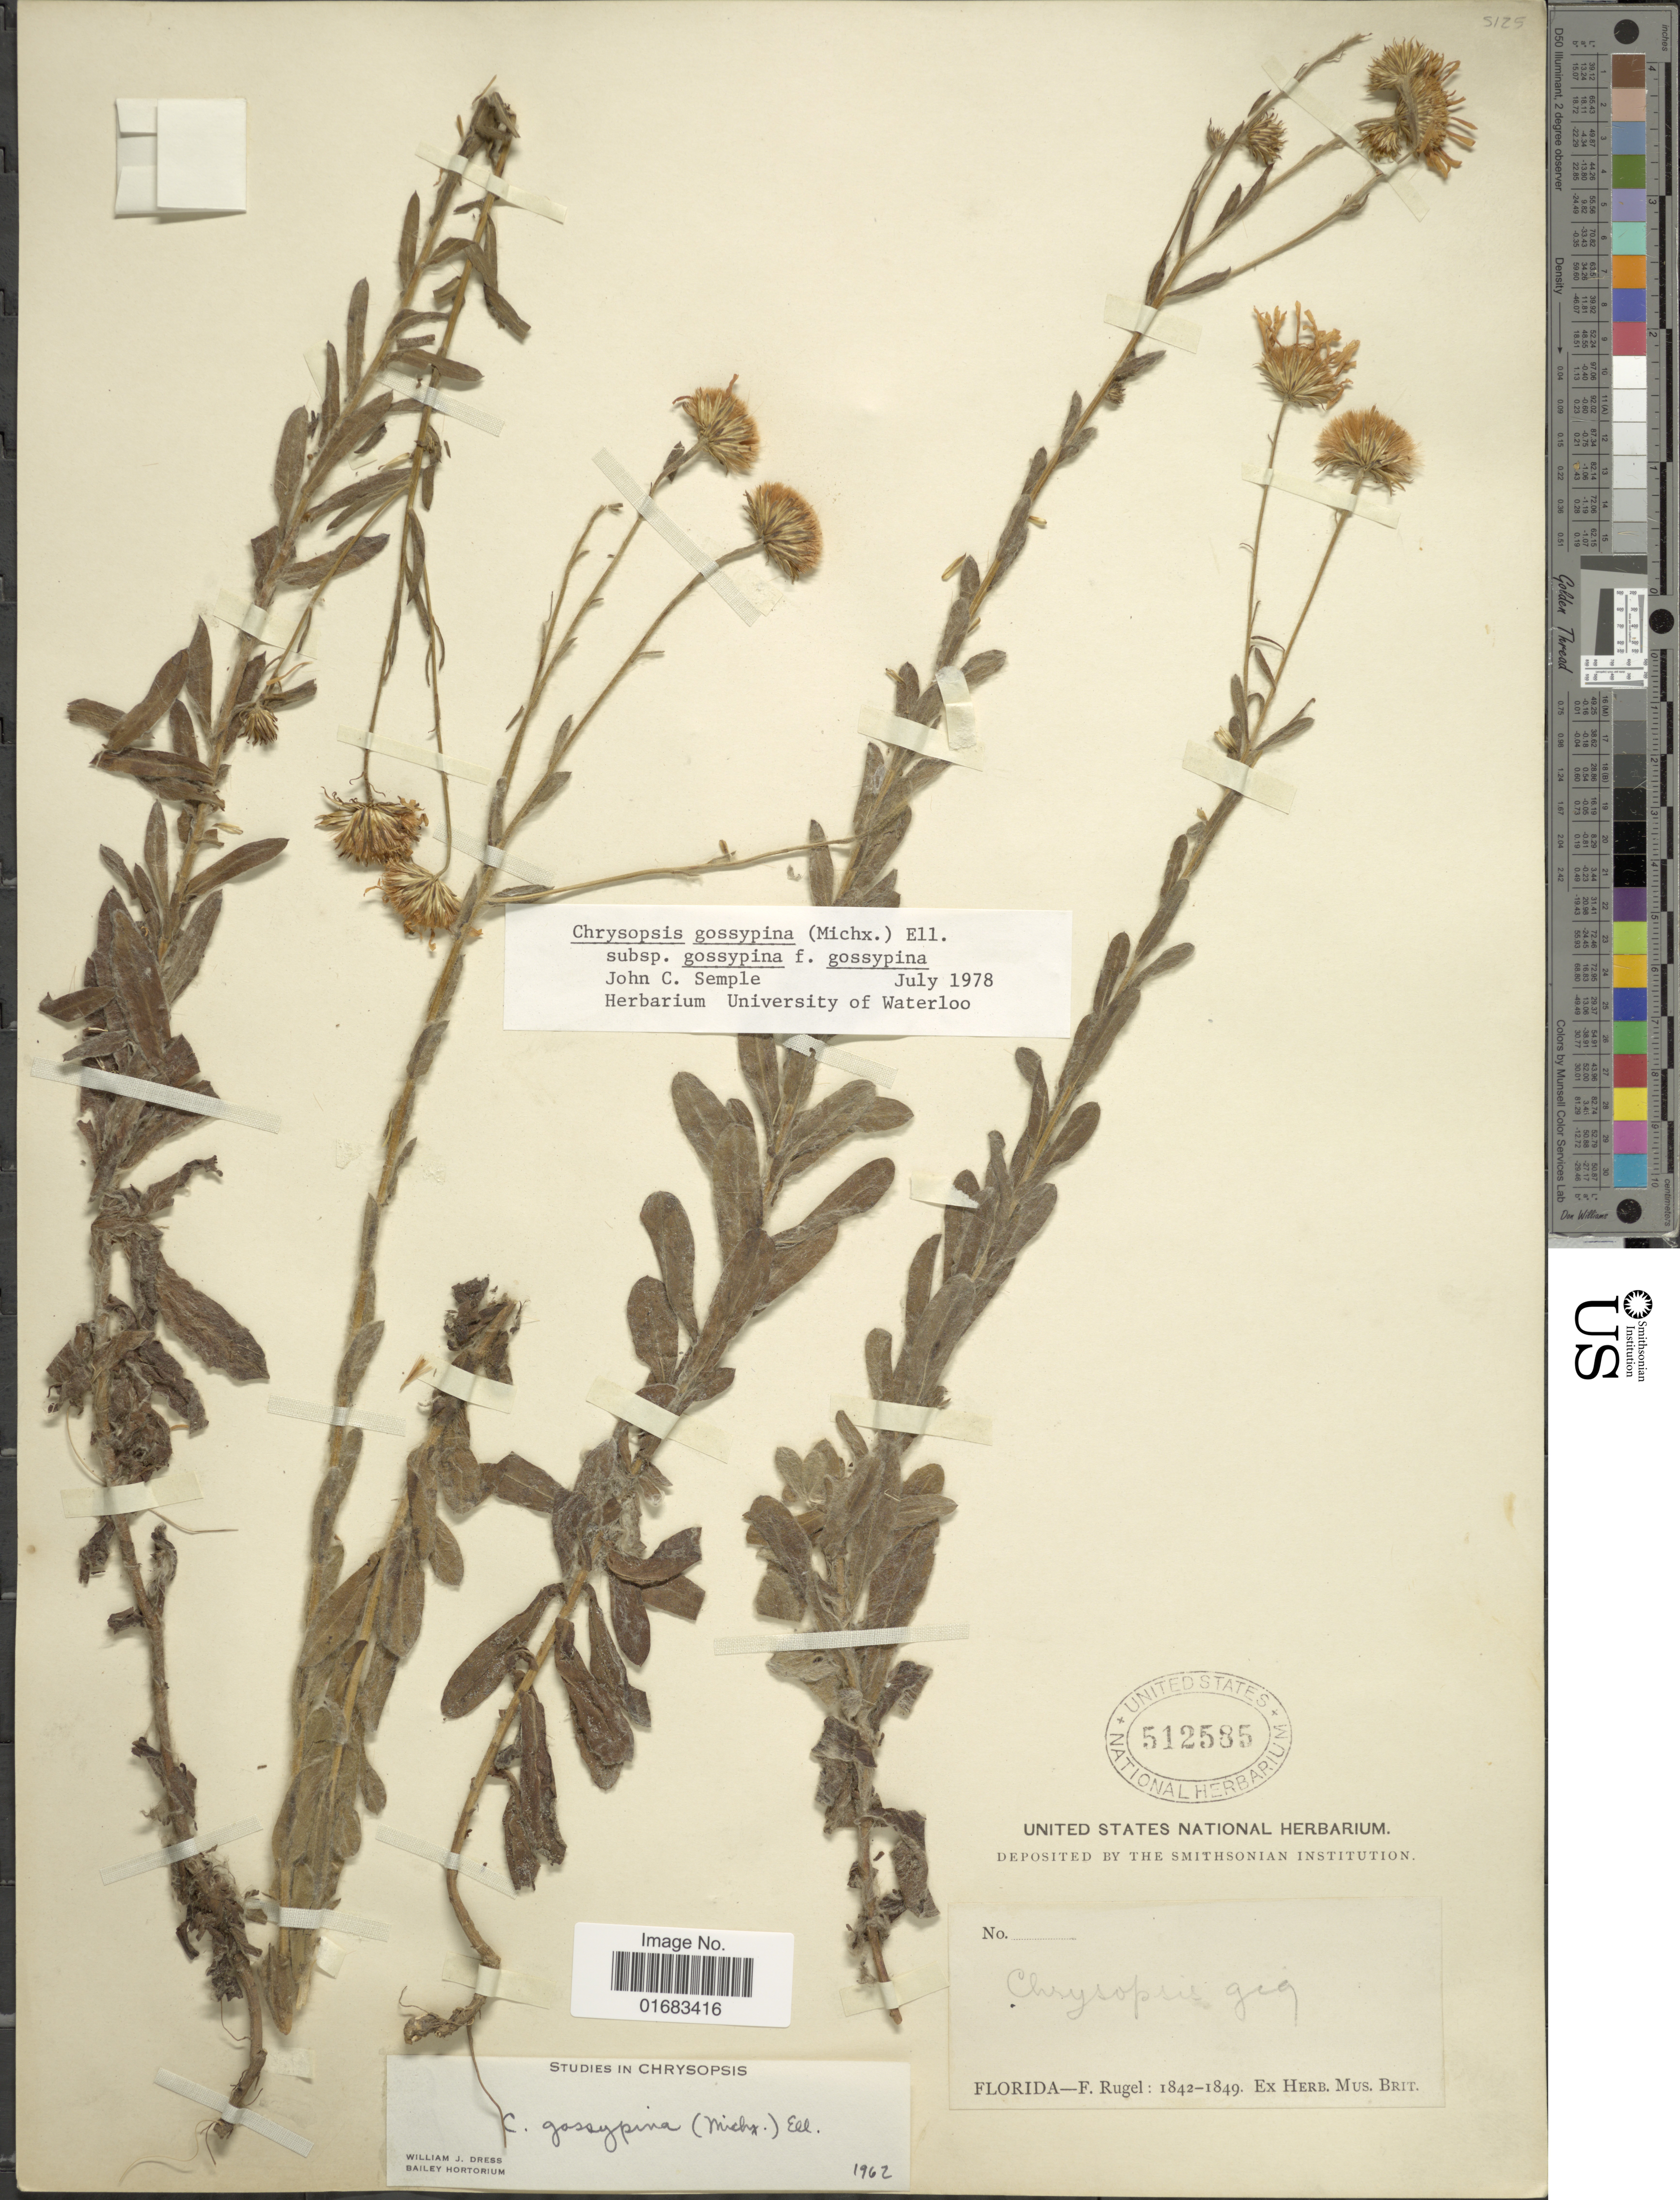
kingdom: Plantae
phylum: Tracheophyta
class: Magnoliopsida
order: Asterales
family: Asteraceae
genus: Chrysopsis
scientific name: Chrysopsis gossypina f. gossypina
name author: (Michx.) Elliott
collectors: F. Rugel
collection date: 1842/1849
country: United States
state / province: Florida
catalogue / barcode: US 512585